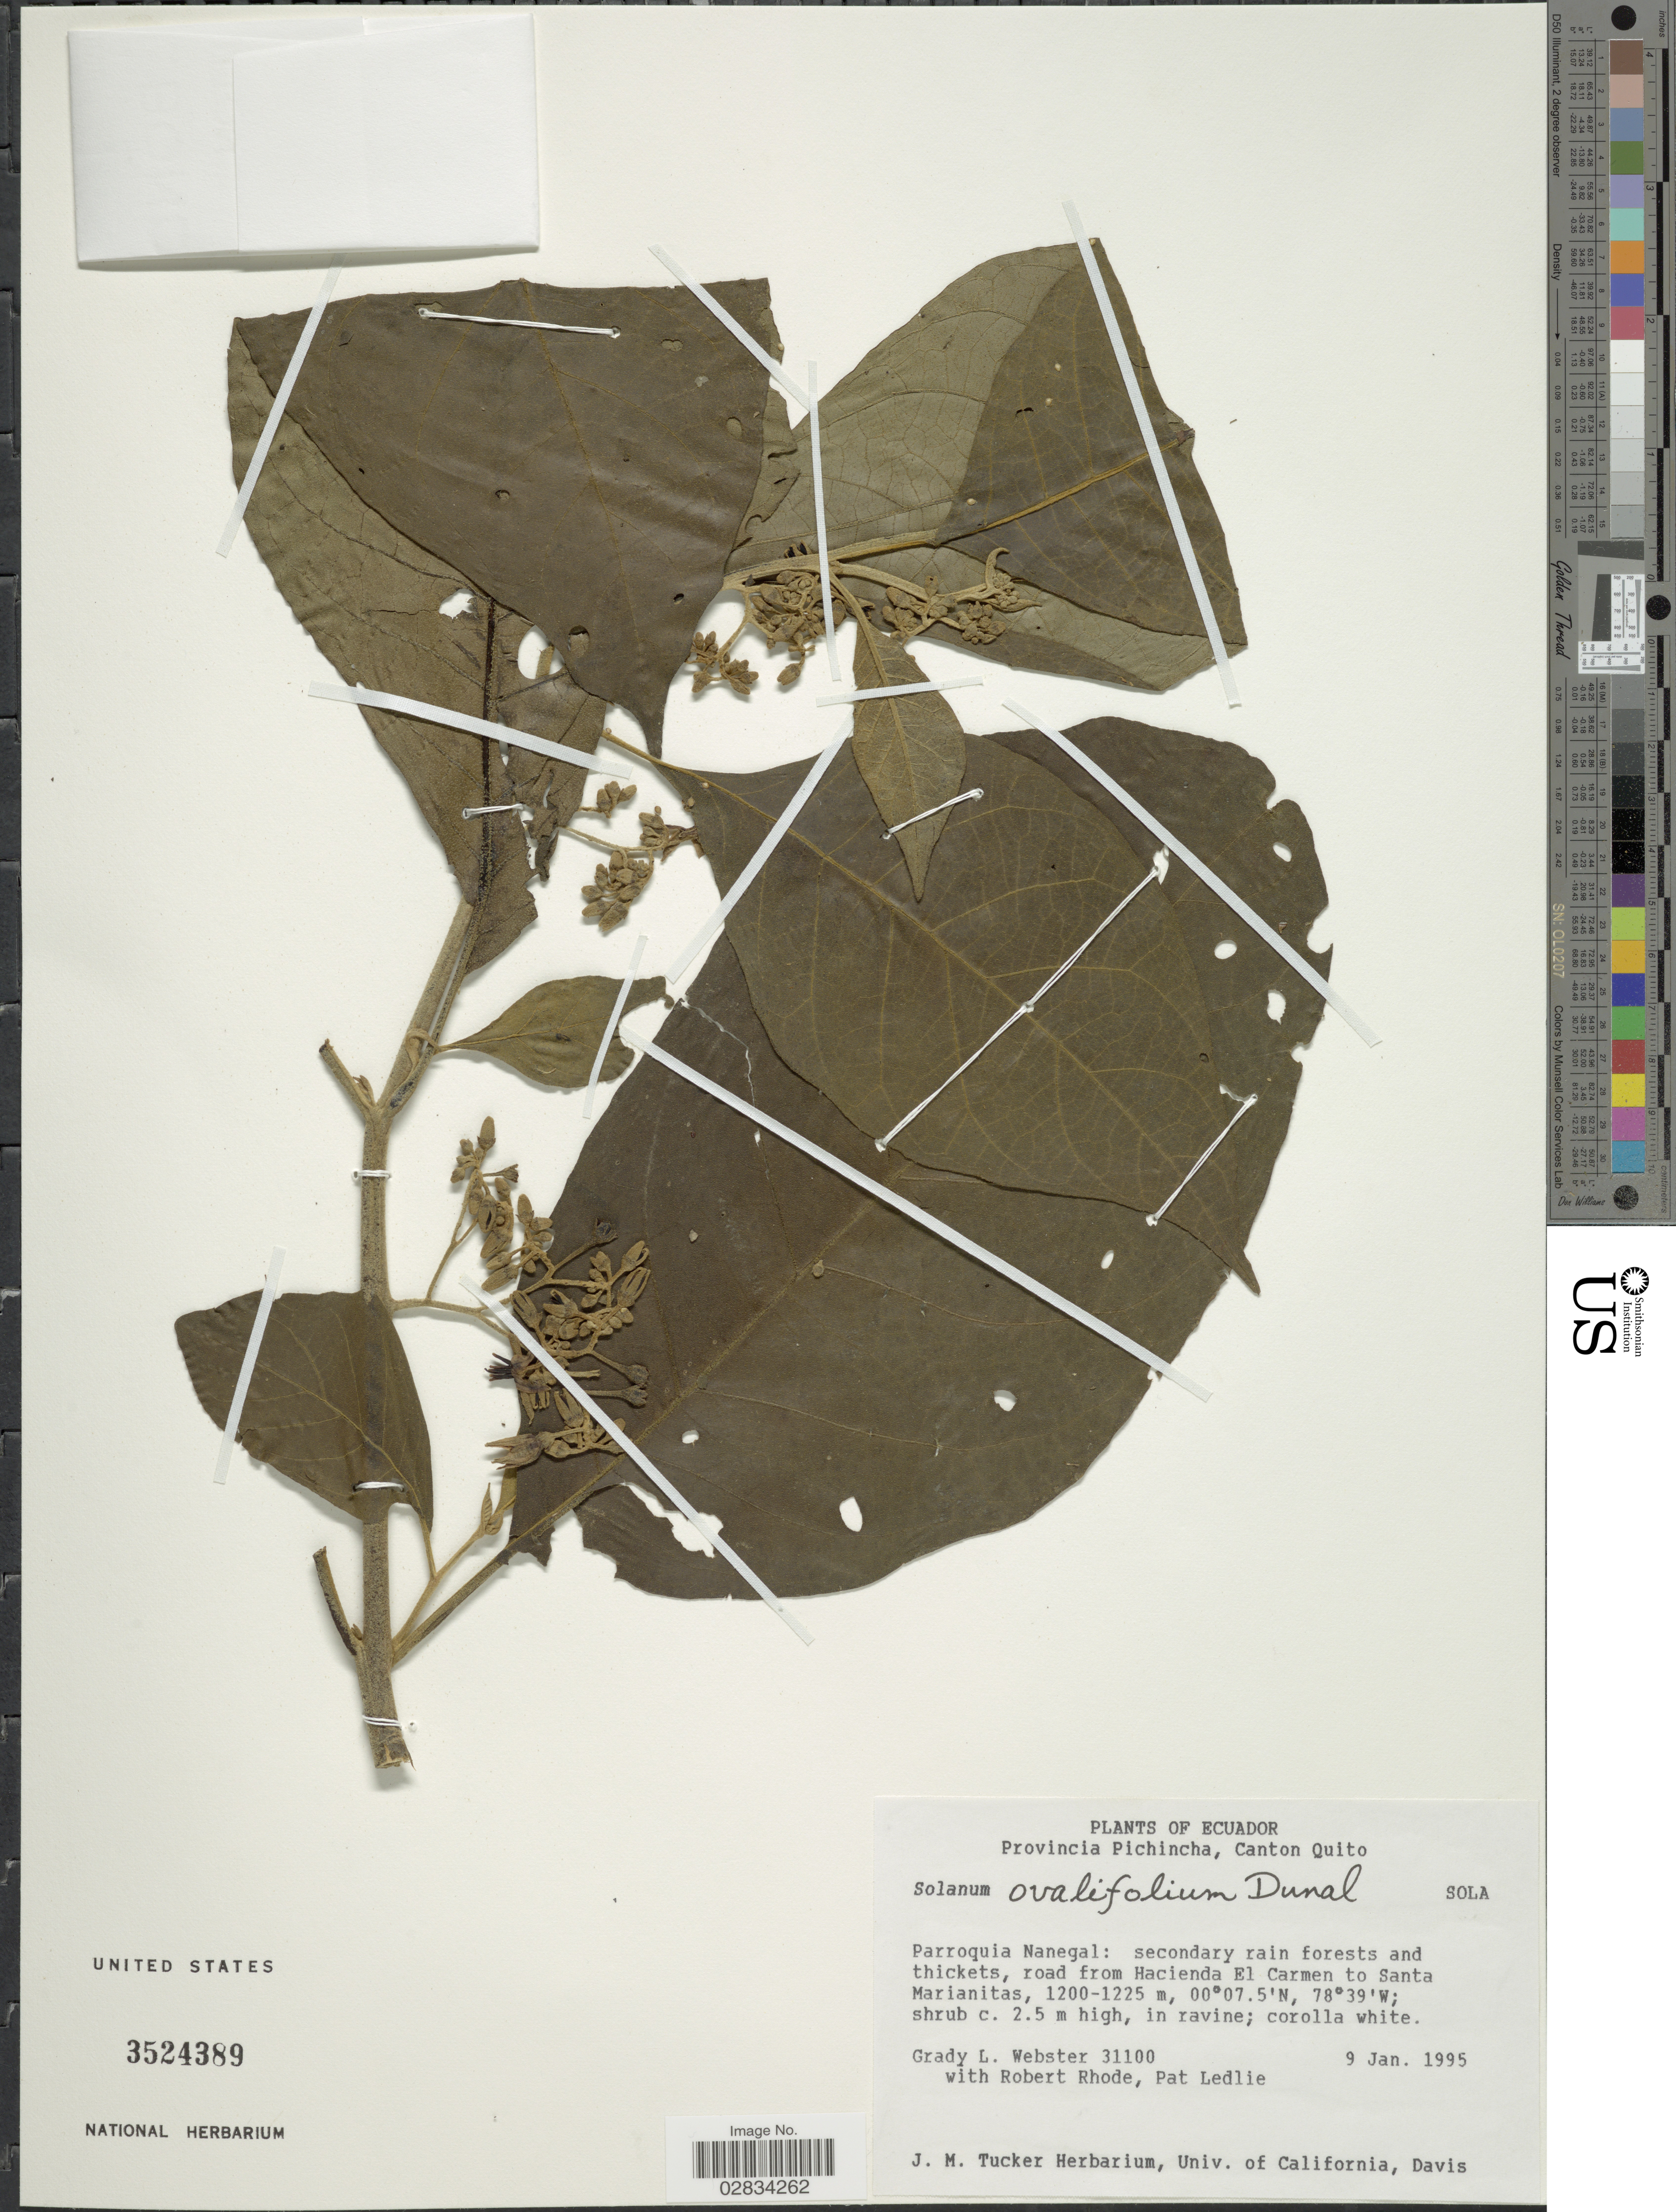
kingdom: Plantae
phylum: Tracheophyta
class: Magnoliopsida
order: Solanales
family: Solanaceae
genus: Solanum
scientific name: Solanum ovalifolium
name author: Dunal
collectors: G. L. Webster, R. Rhode & P. Ledlie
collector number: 31100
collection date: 1995-01-09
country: Ecuador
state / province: Pichincha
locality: Provincia Pichincha, Canton Quito. Parroquia Nanegal: secondary rain forests and thickets, road from Hacienda El Carmen to Santa Marianitas.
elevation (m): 1200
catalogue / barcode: US 3524389